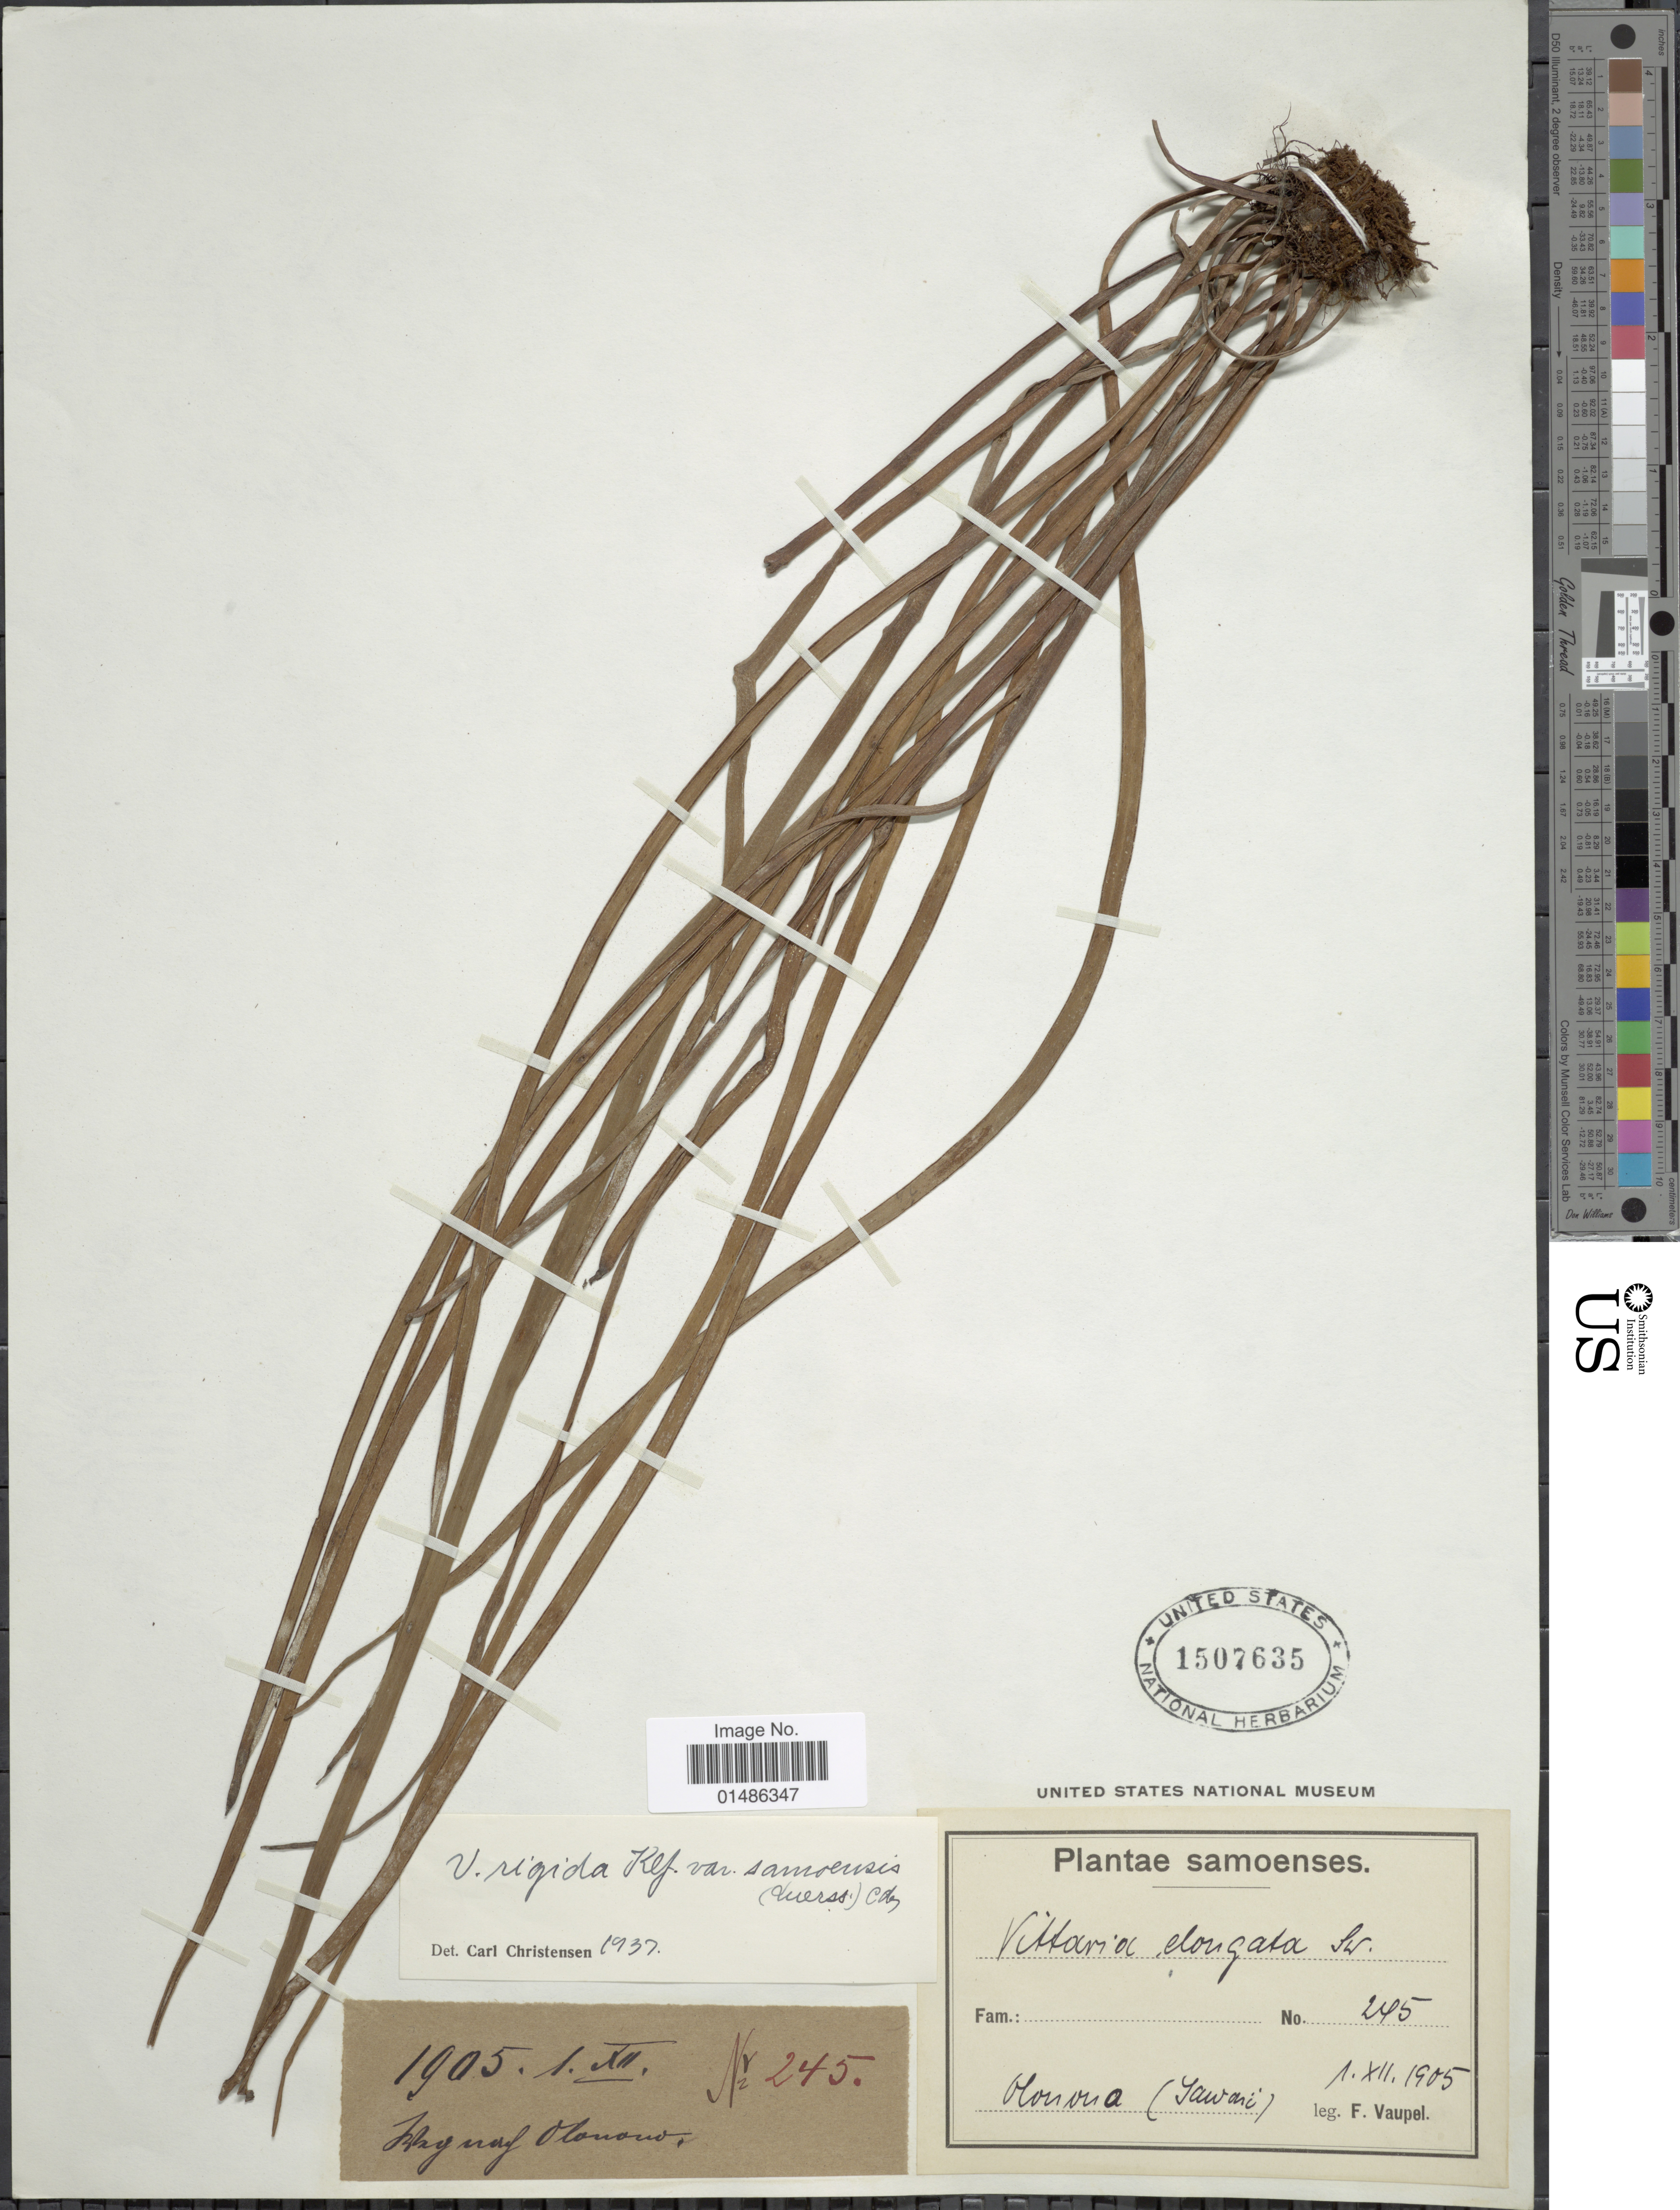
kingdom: Plantae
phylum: Tracheophyta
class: Polypodiopsida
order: Polypodiales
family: Pteridaceae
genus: Haplopteris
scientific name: Haplopteris elongata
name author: (Sw.) Crane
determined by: Wagner, W. L., (BOT), Smithsonian Institution - National Museum of Natural History (UNITED STATES)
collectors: F. Vaupel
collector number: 245*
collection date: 1905-12-01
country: Samoa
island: Savai'i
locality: Olonono (Savaii).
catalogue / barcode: US 1507635